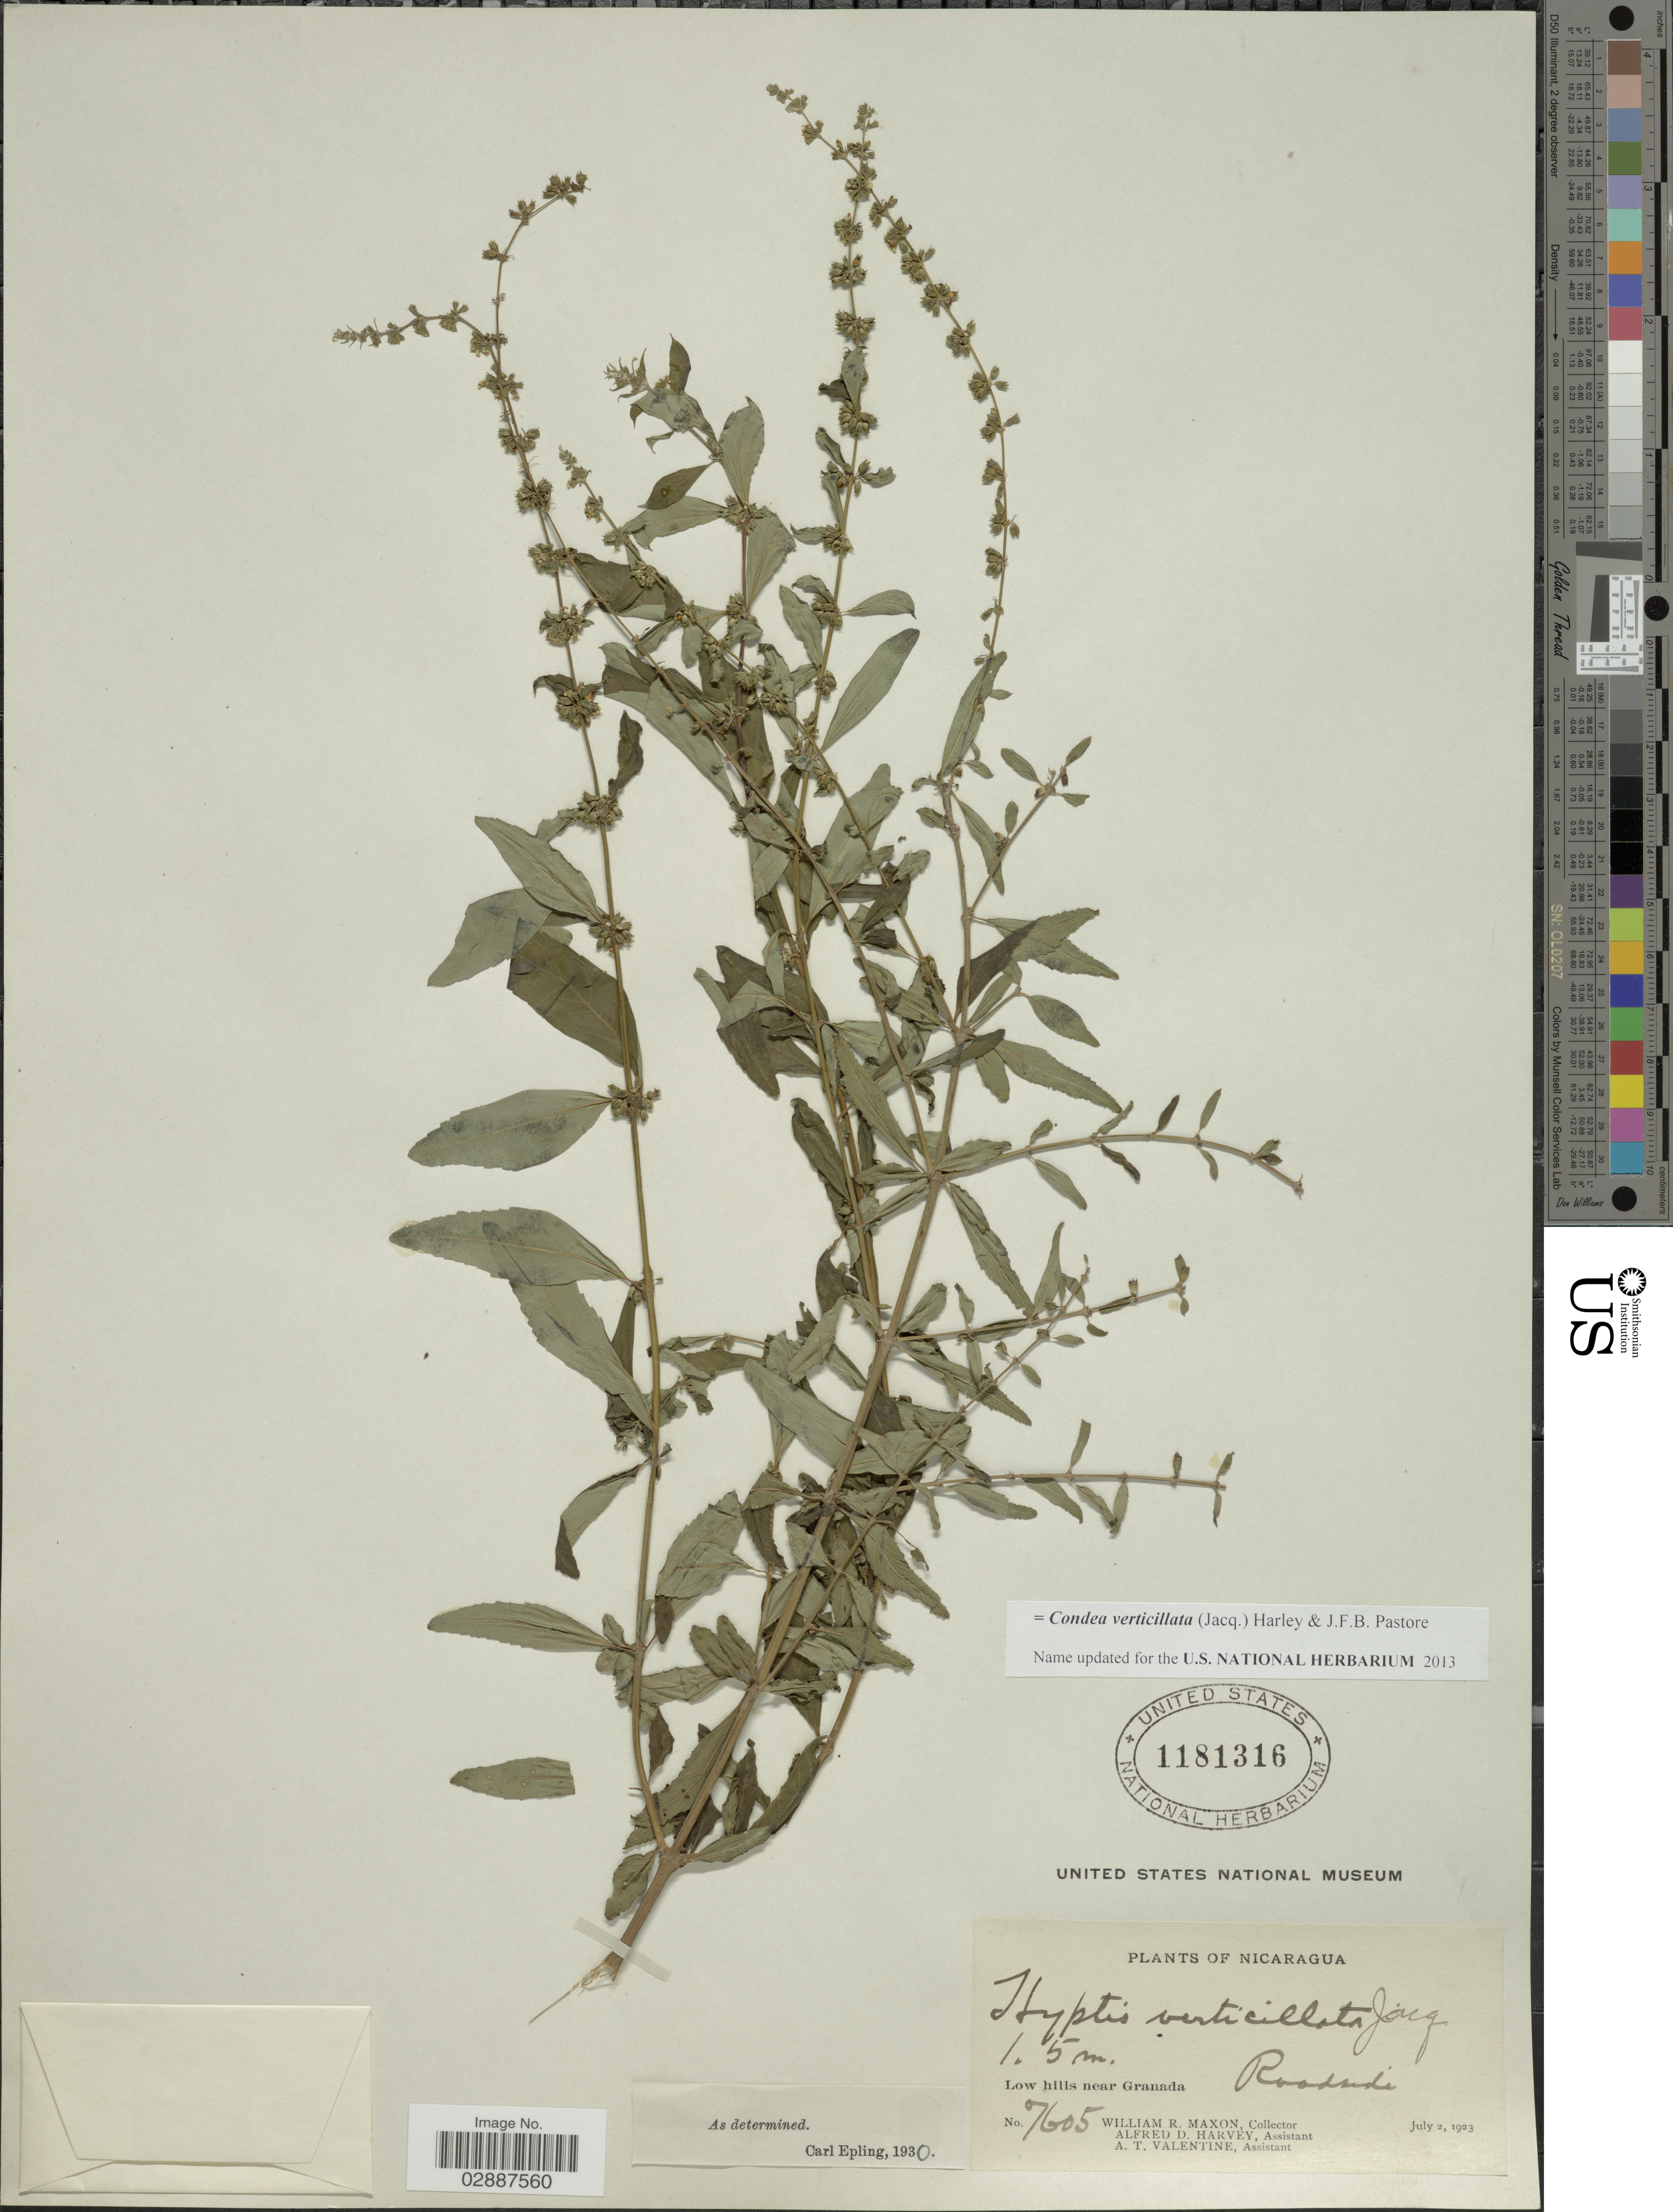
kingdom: Plantae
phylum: Tracheophyta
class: Magnoliopsida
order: Lamiales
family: Lamiaceae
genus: Condea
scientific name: Condea verticillata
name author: (Jacq.) Harley & J.F.B. Pastore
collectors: W. R. Maxon, A. D. Harvey & A. Valentine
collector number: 7605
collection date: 1923-07-02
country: Nicaragua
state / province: Granada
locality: Low hills near Granada. Roadside.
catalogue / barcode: US 1181316